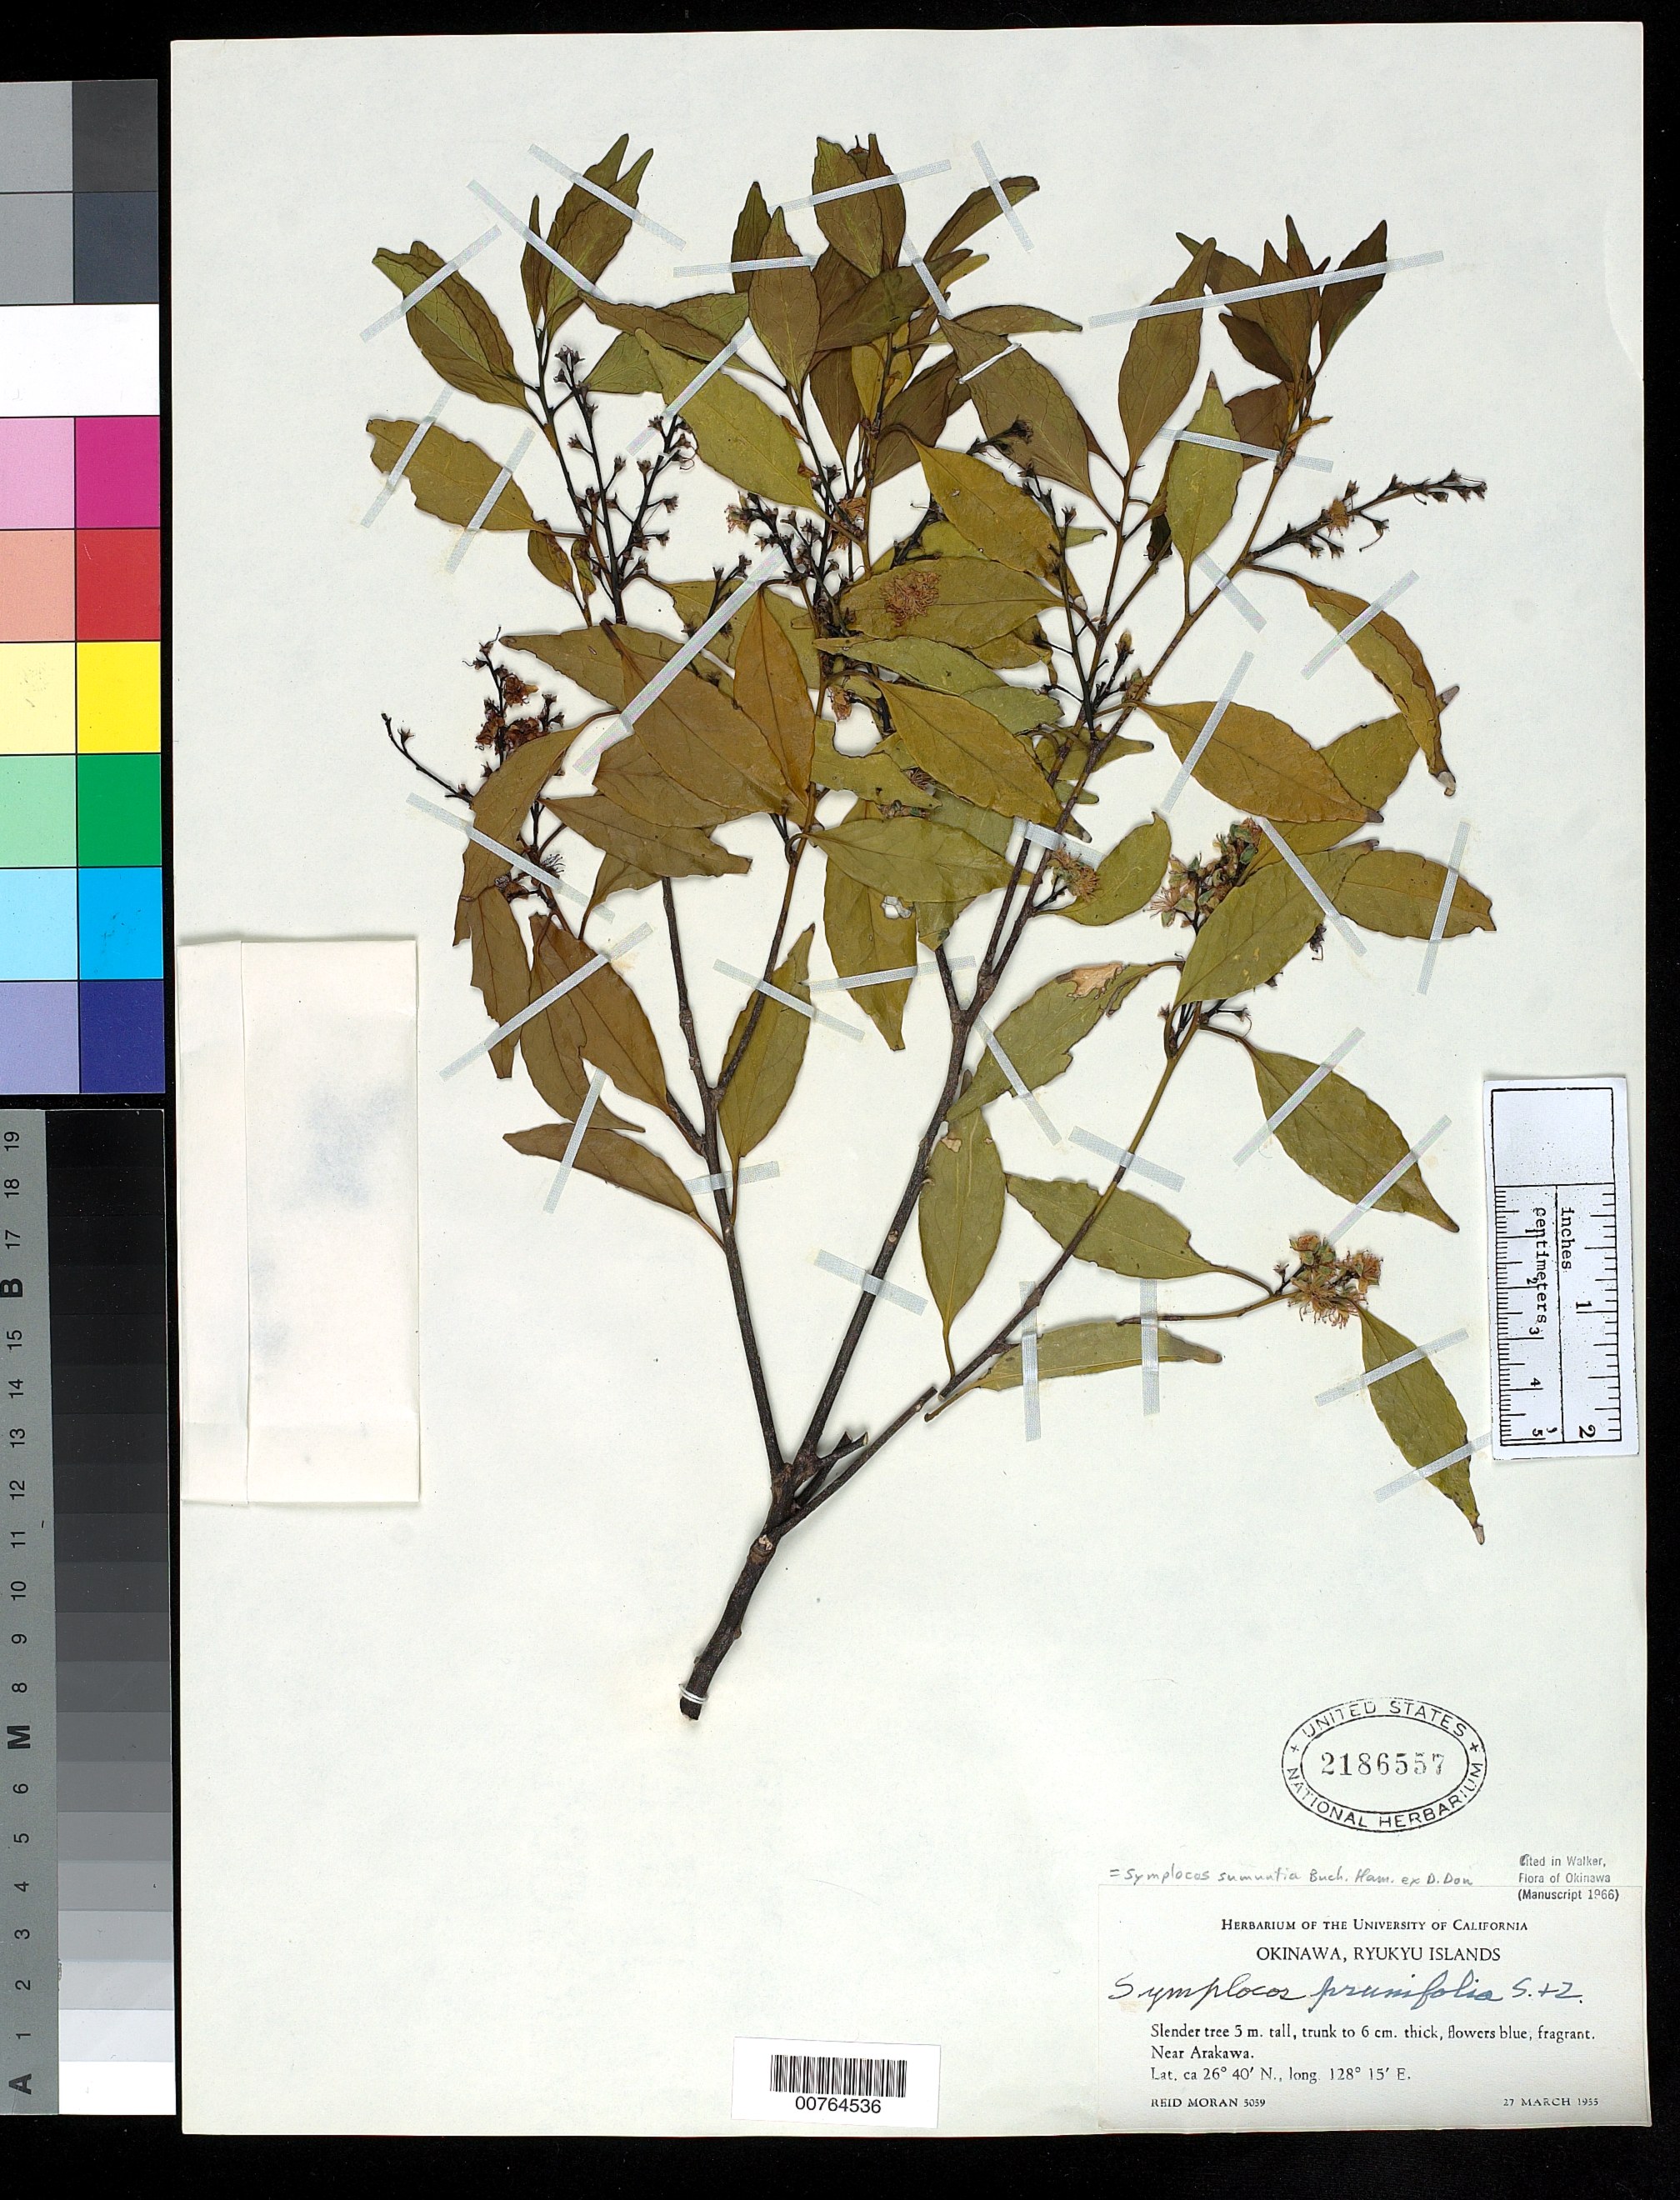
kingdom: Plantae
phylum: Tracheophyta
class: Magnoliopsida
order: Ericales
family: Symplocaceae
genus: Symplocos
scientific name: Symplocos prunifolia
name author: Siebold & Zucc.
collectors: R. V. Moran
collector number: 5059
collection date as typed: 27 Mar 1955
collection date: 1955-03-27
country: Japan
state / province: Okinawa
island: Okinawa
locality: Near Arakawa.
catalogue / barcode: US 2186557